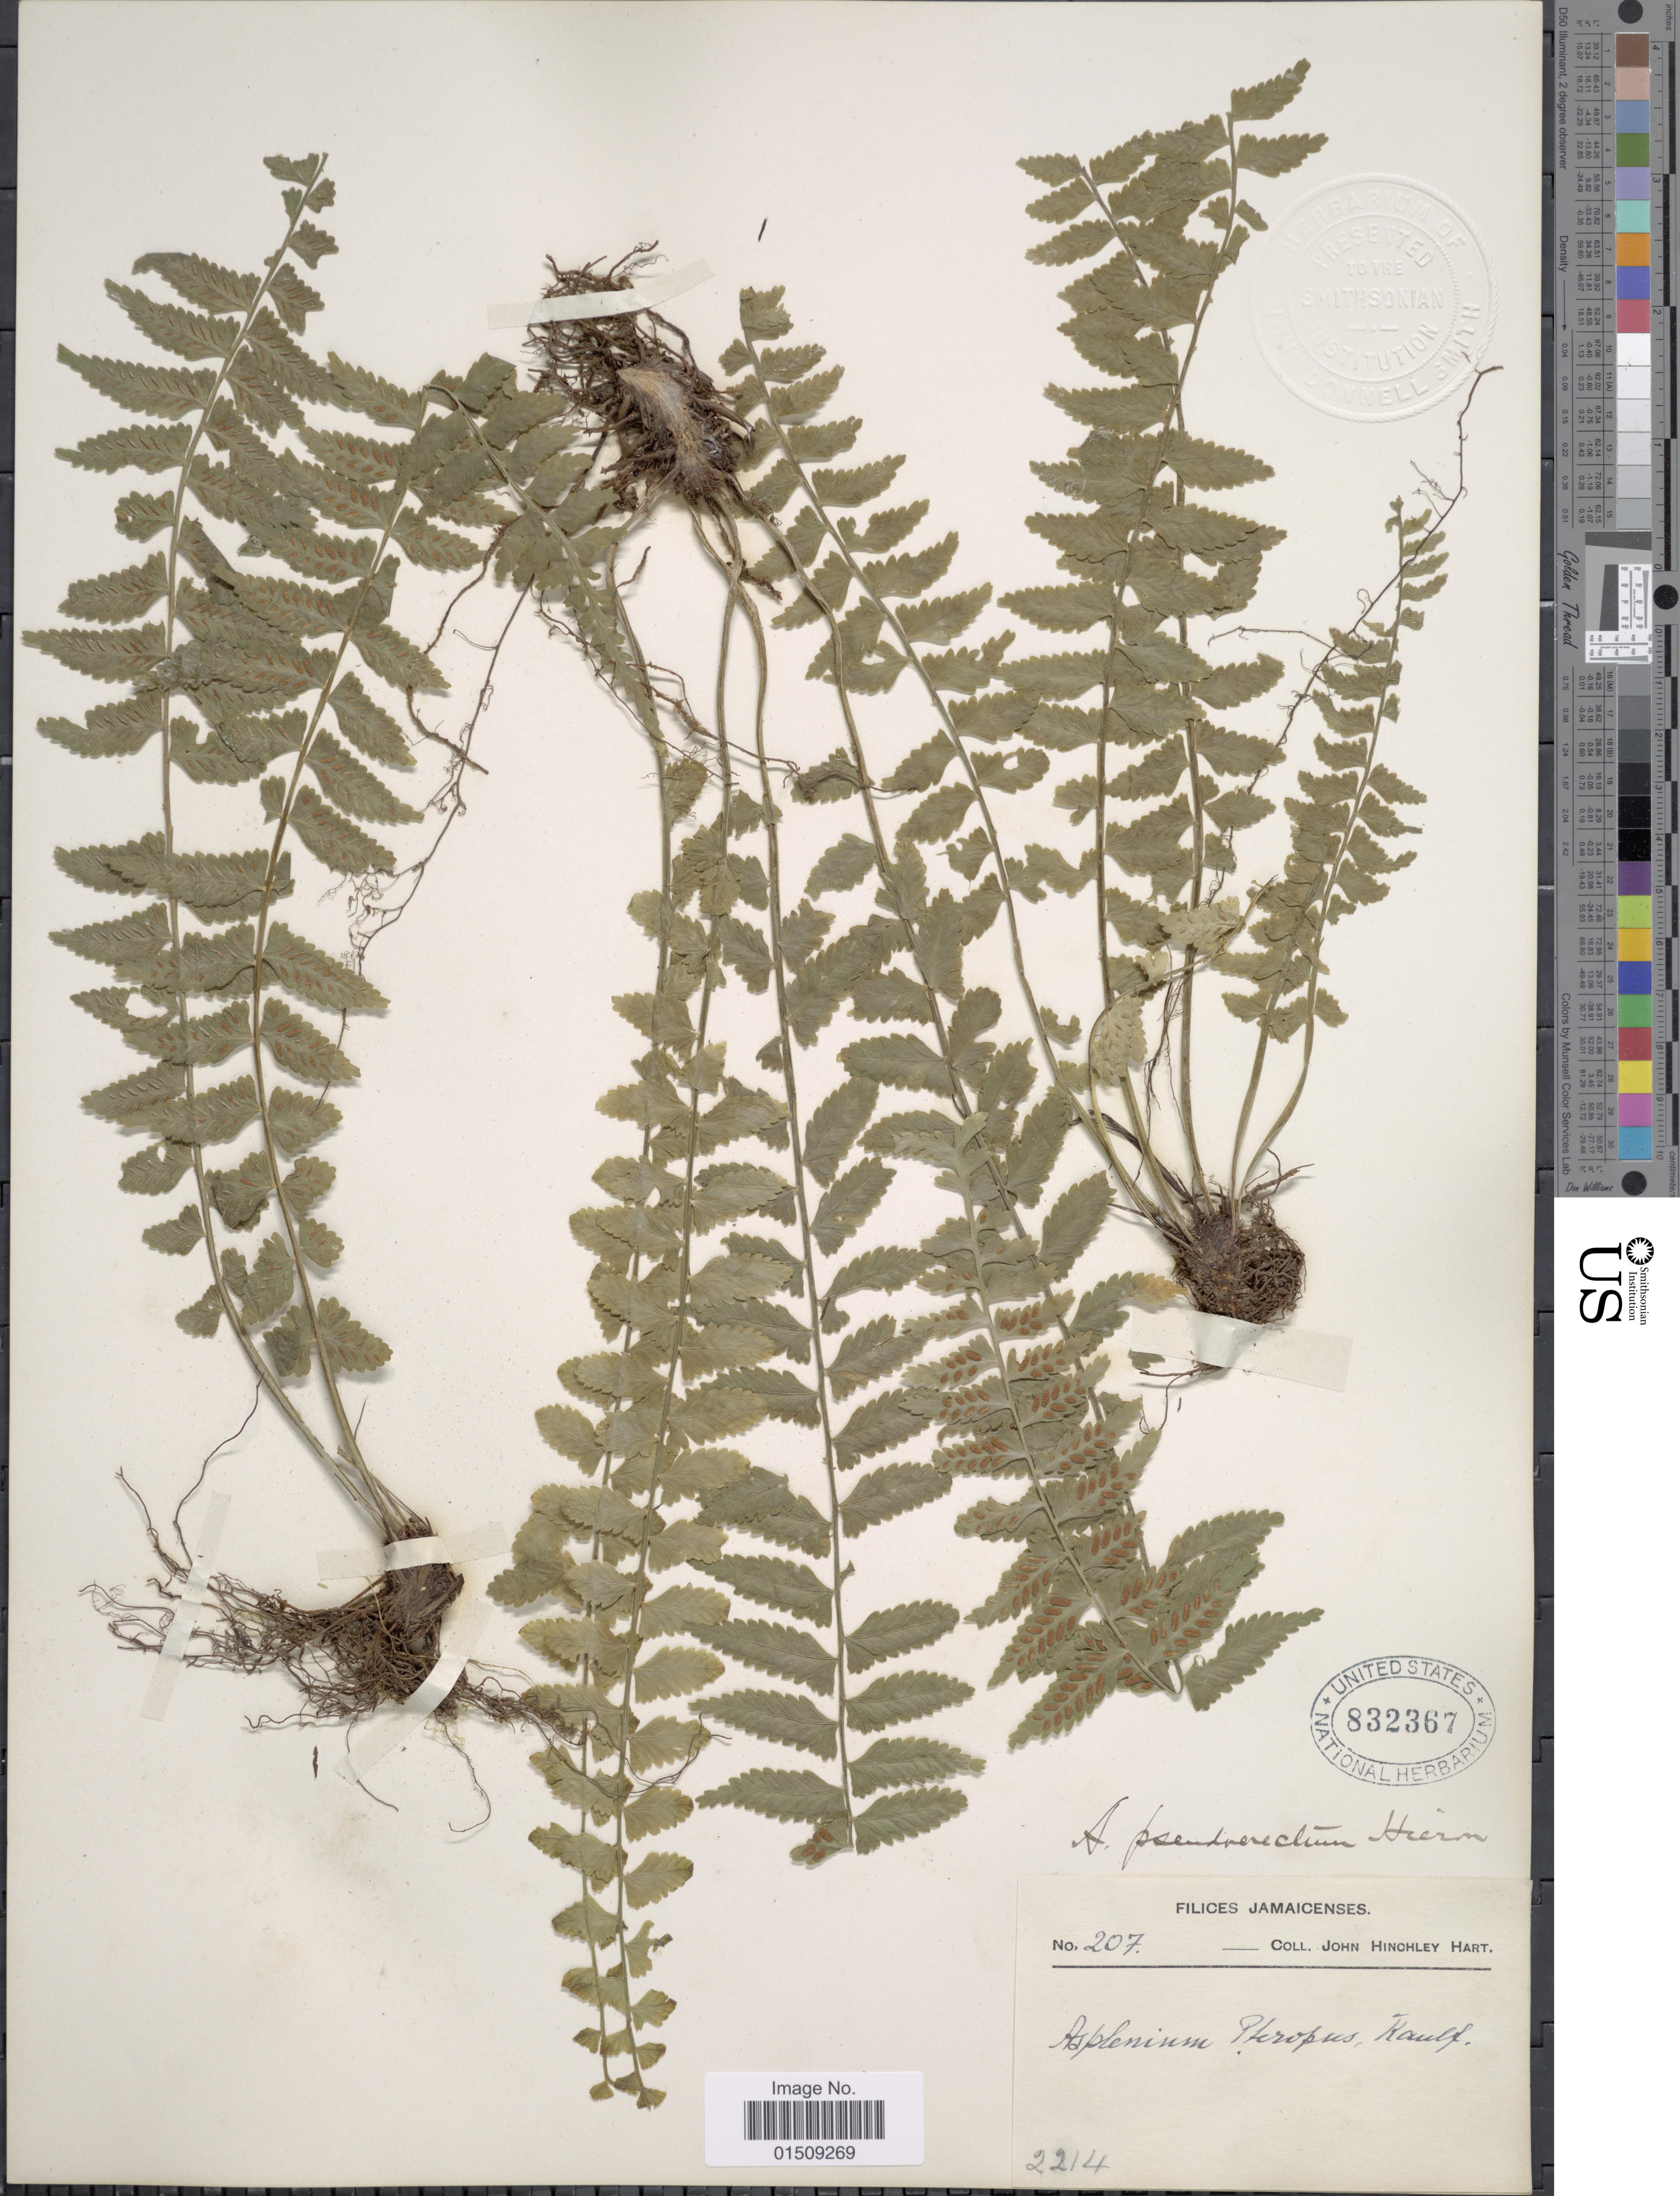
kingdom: Plantae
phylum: Tracheophyta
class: Polypodiopsida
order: Polypodiales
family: Aspleniaceae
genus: Asplenium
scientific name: Asplenium pteropus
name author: Kaulf.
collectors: J. H. Hart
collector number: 207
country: Jamaica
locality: Jamaicenses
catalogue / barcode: US 832367